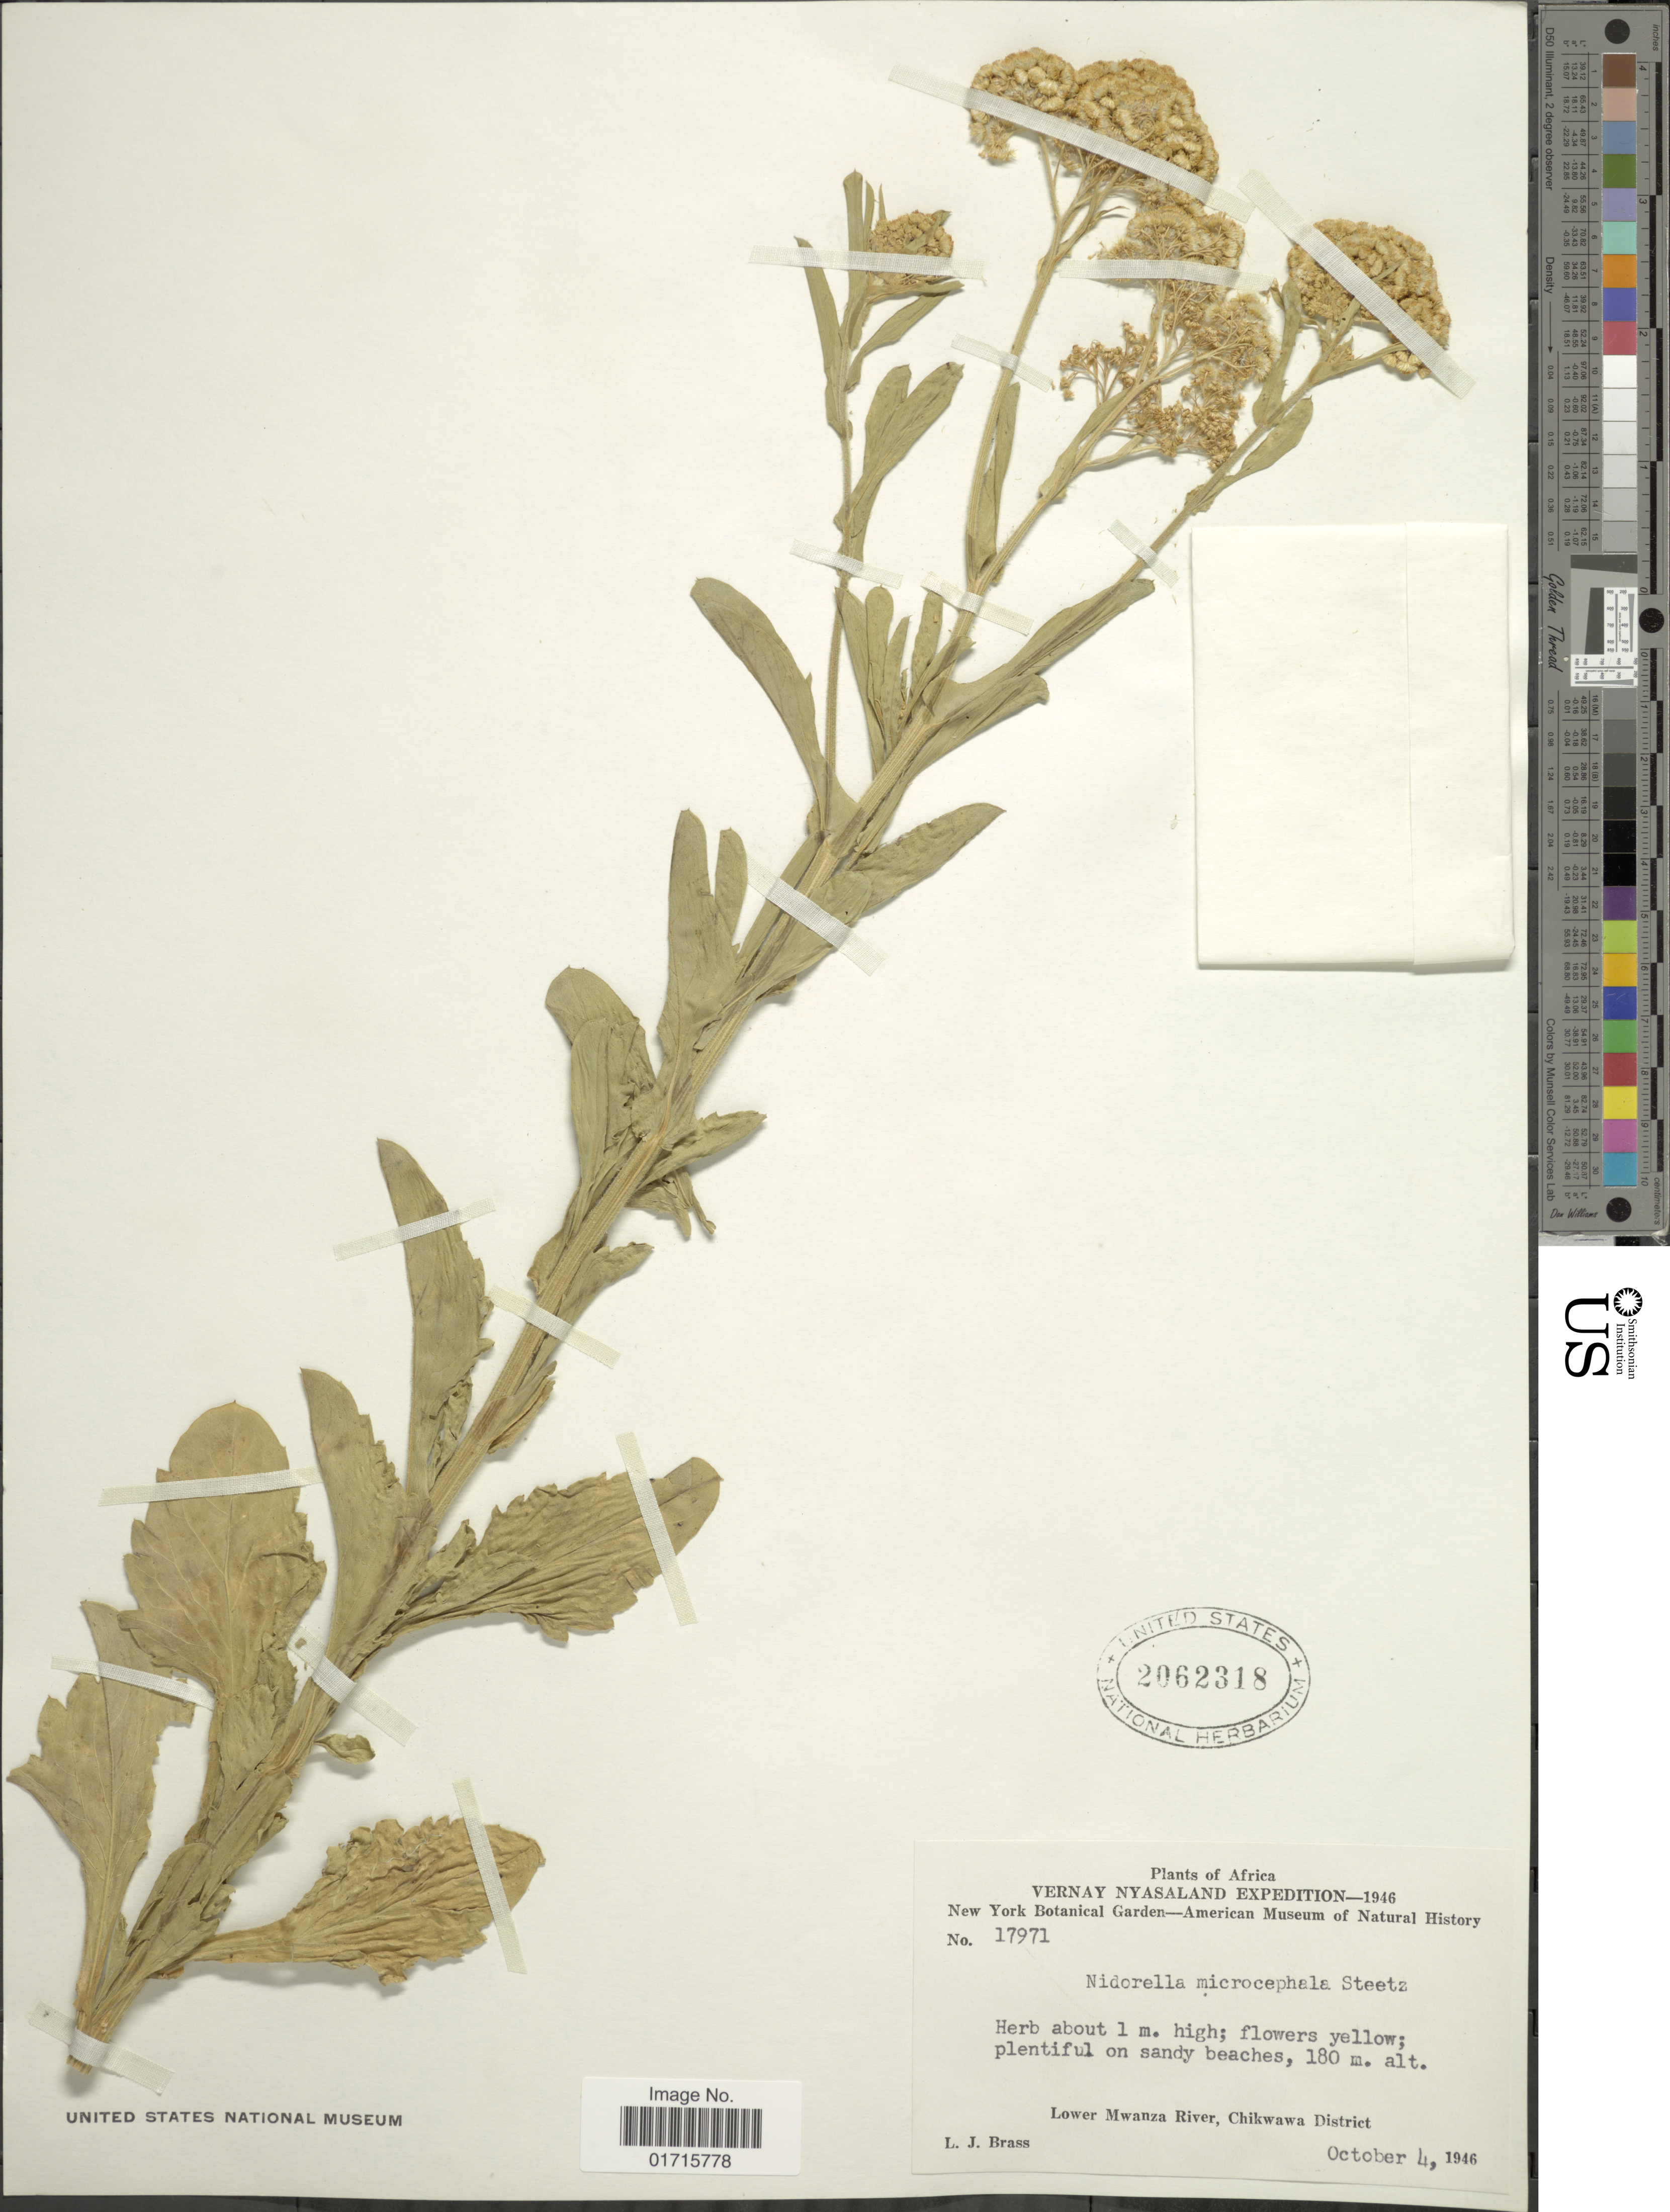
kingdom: Plantae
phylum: Tracheophyta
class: Magnoliopsida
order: Asterales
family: Asteraceae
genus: Nidorella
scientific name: Nidorella microcephala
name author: Steetz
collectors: L. J. Brass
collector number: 17971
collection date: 1946-10-04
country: Malawi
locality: Africa. Vernay Nyasaland. Lower Mwanza River, Chikwawa District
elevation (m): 180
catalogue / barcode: US 2062318